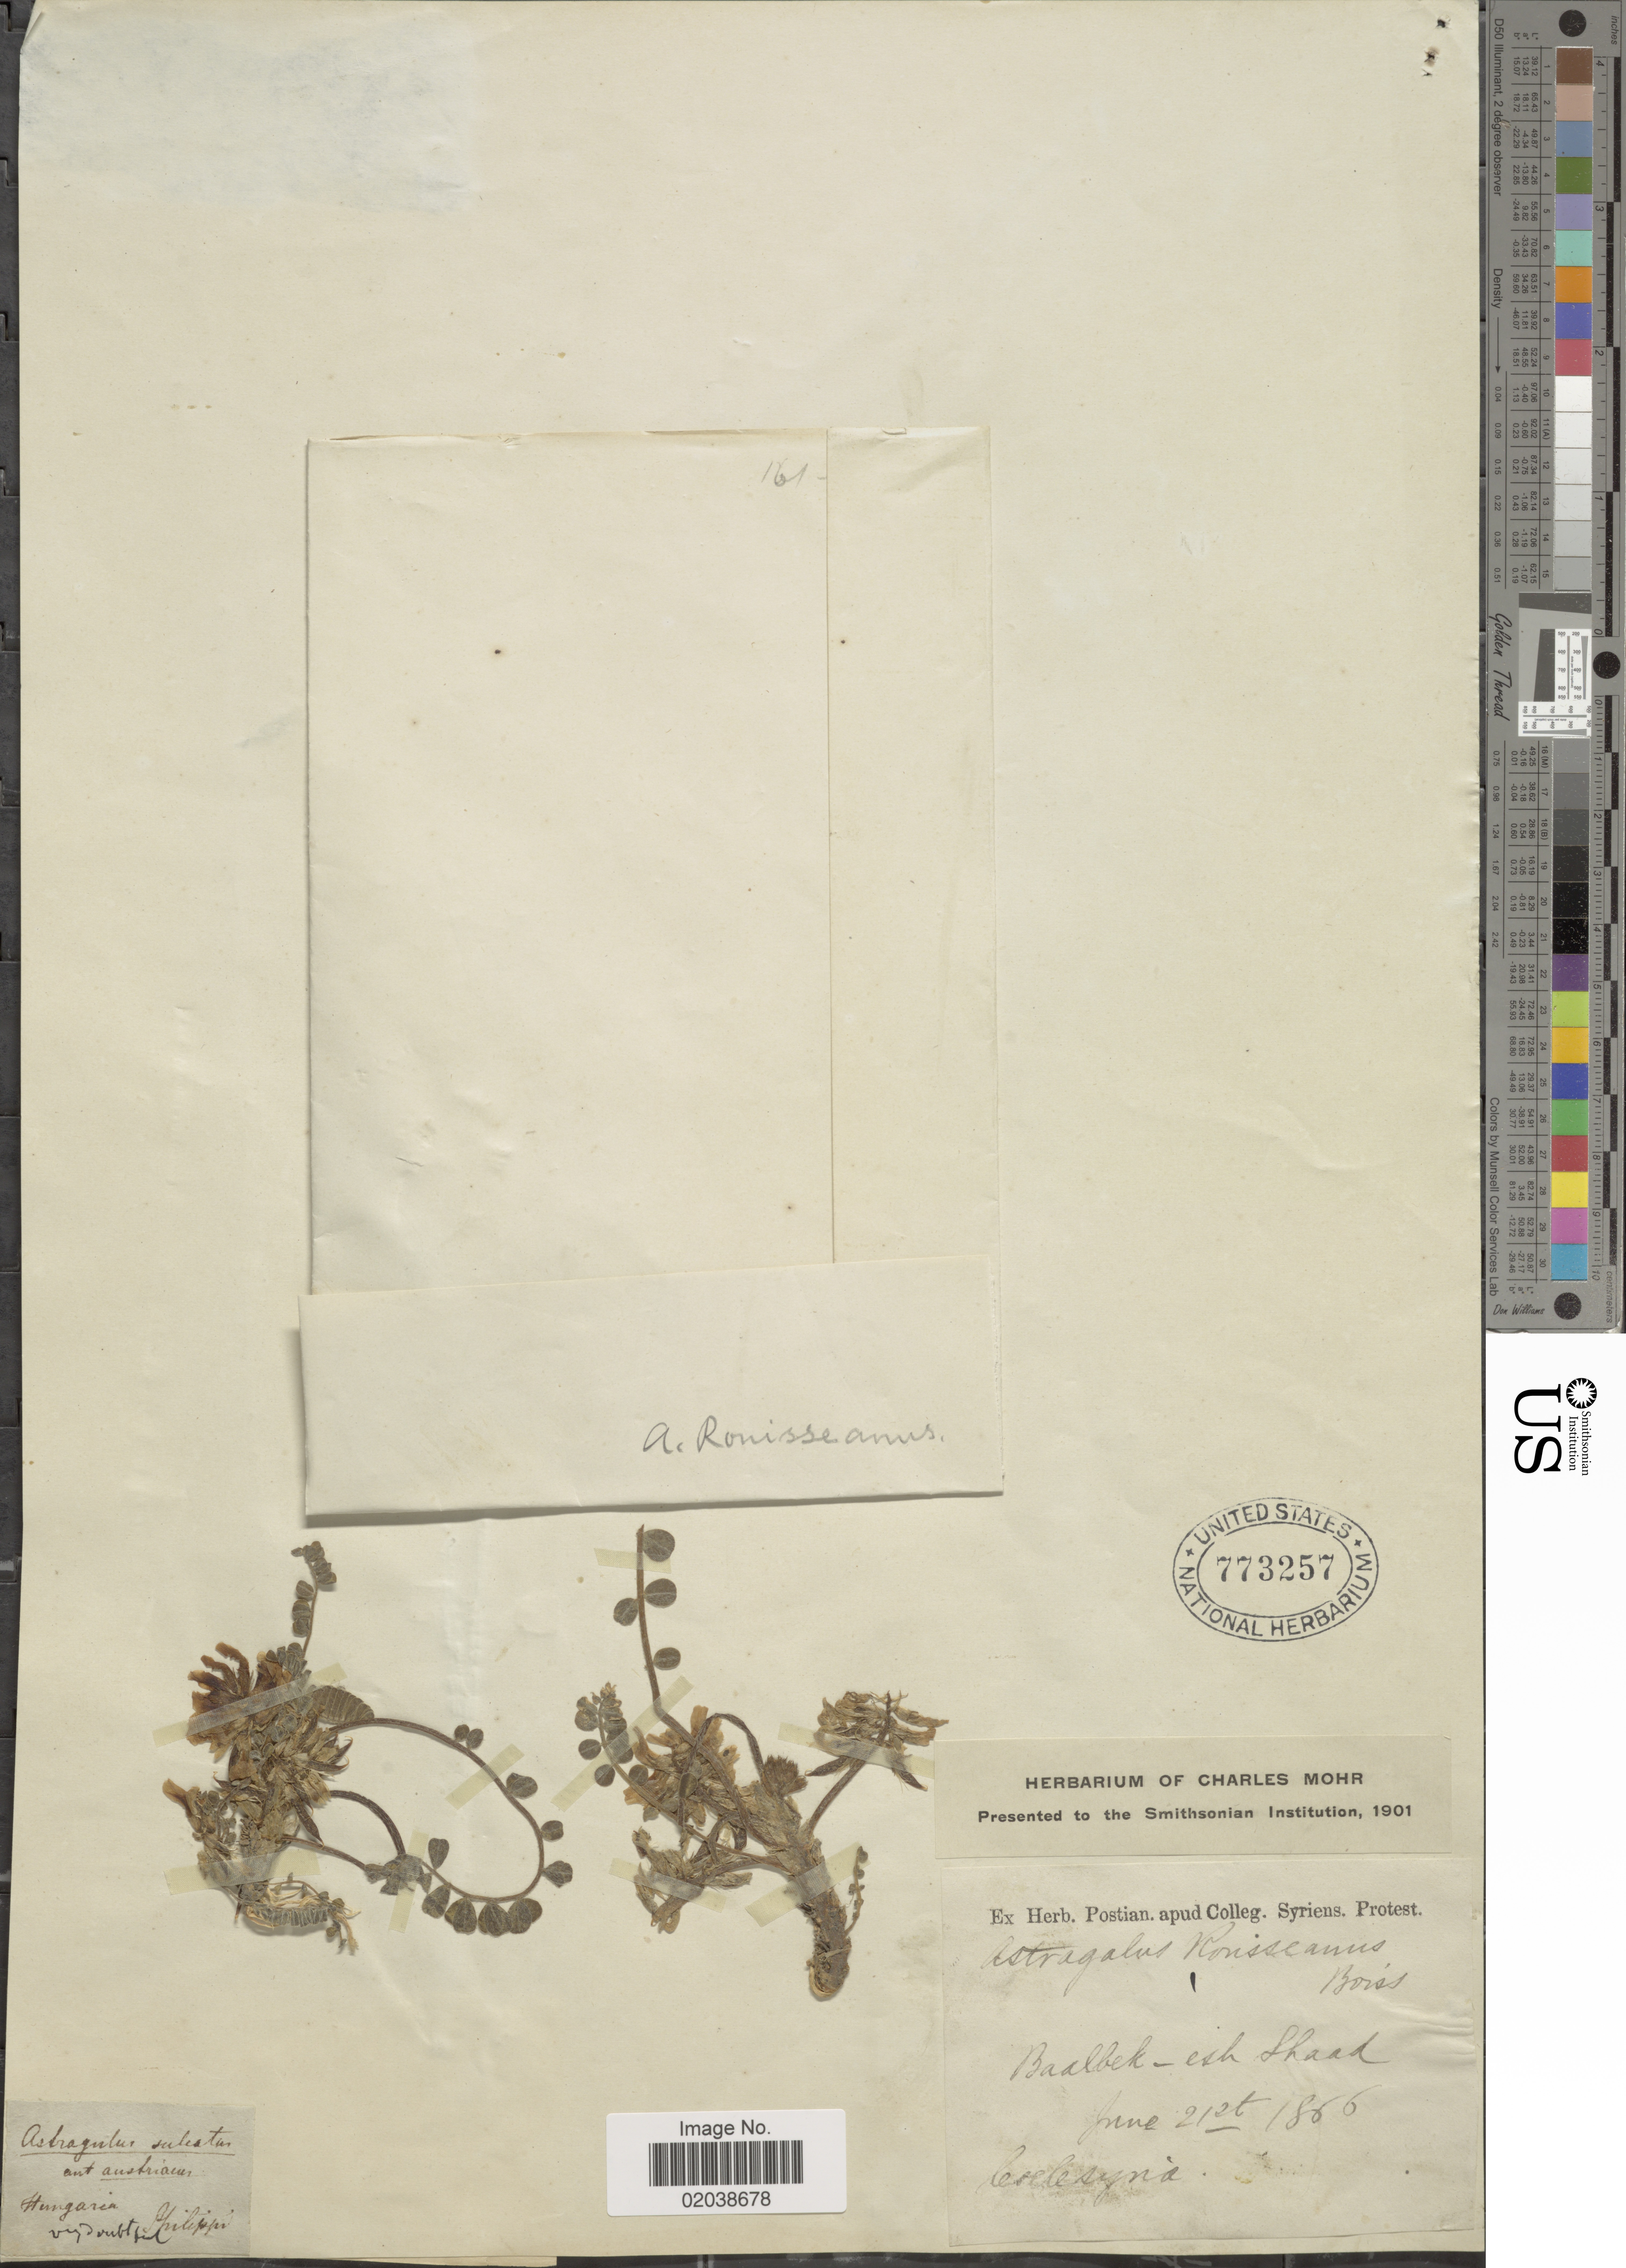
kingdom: Plantae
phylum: Tracheophyta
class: Magnoliopsida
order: Fabales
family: Fabaceae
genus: Astragalus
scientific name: Astragalus rousseanus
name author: Boiss.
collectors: -. Philippi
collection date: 1866-06-21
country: Hungary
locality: Hungaria. Baalbek - esh Shaad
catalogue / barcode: US 773257